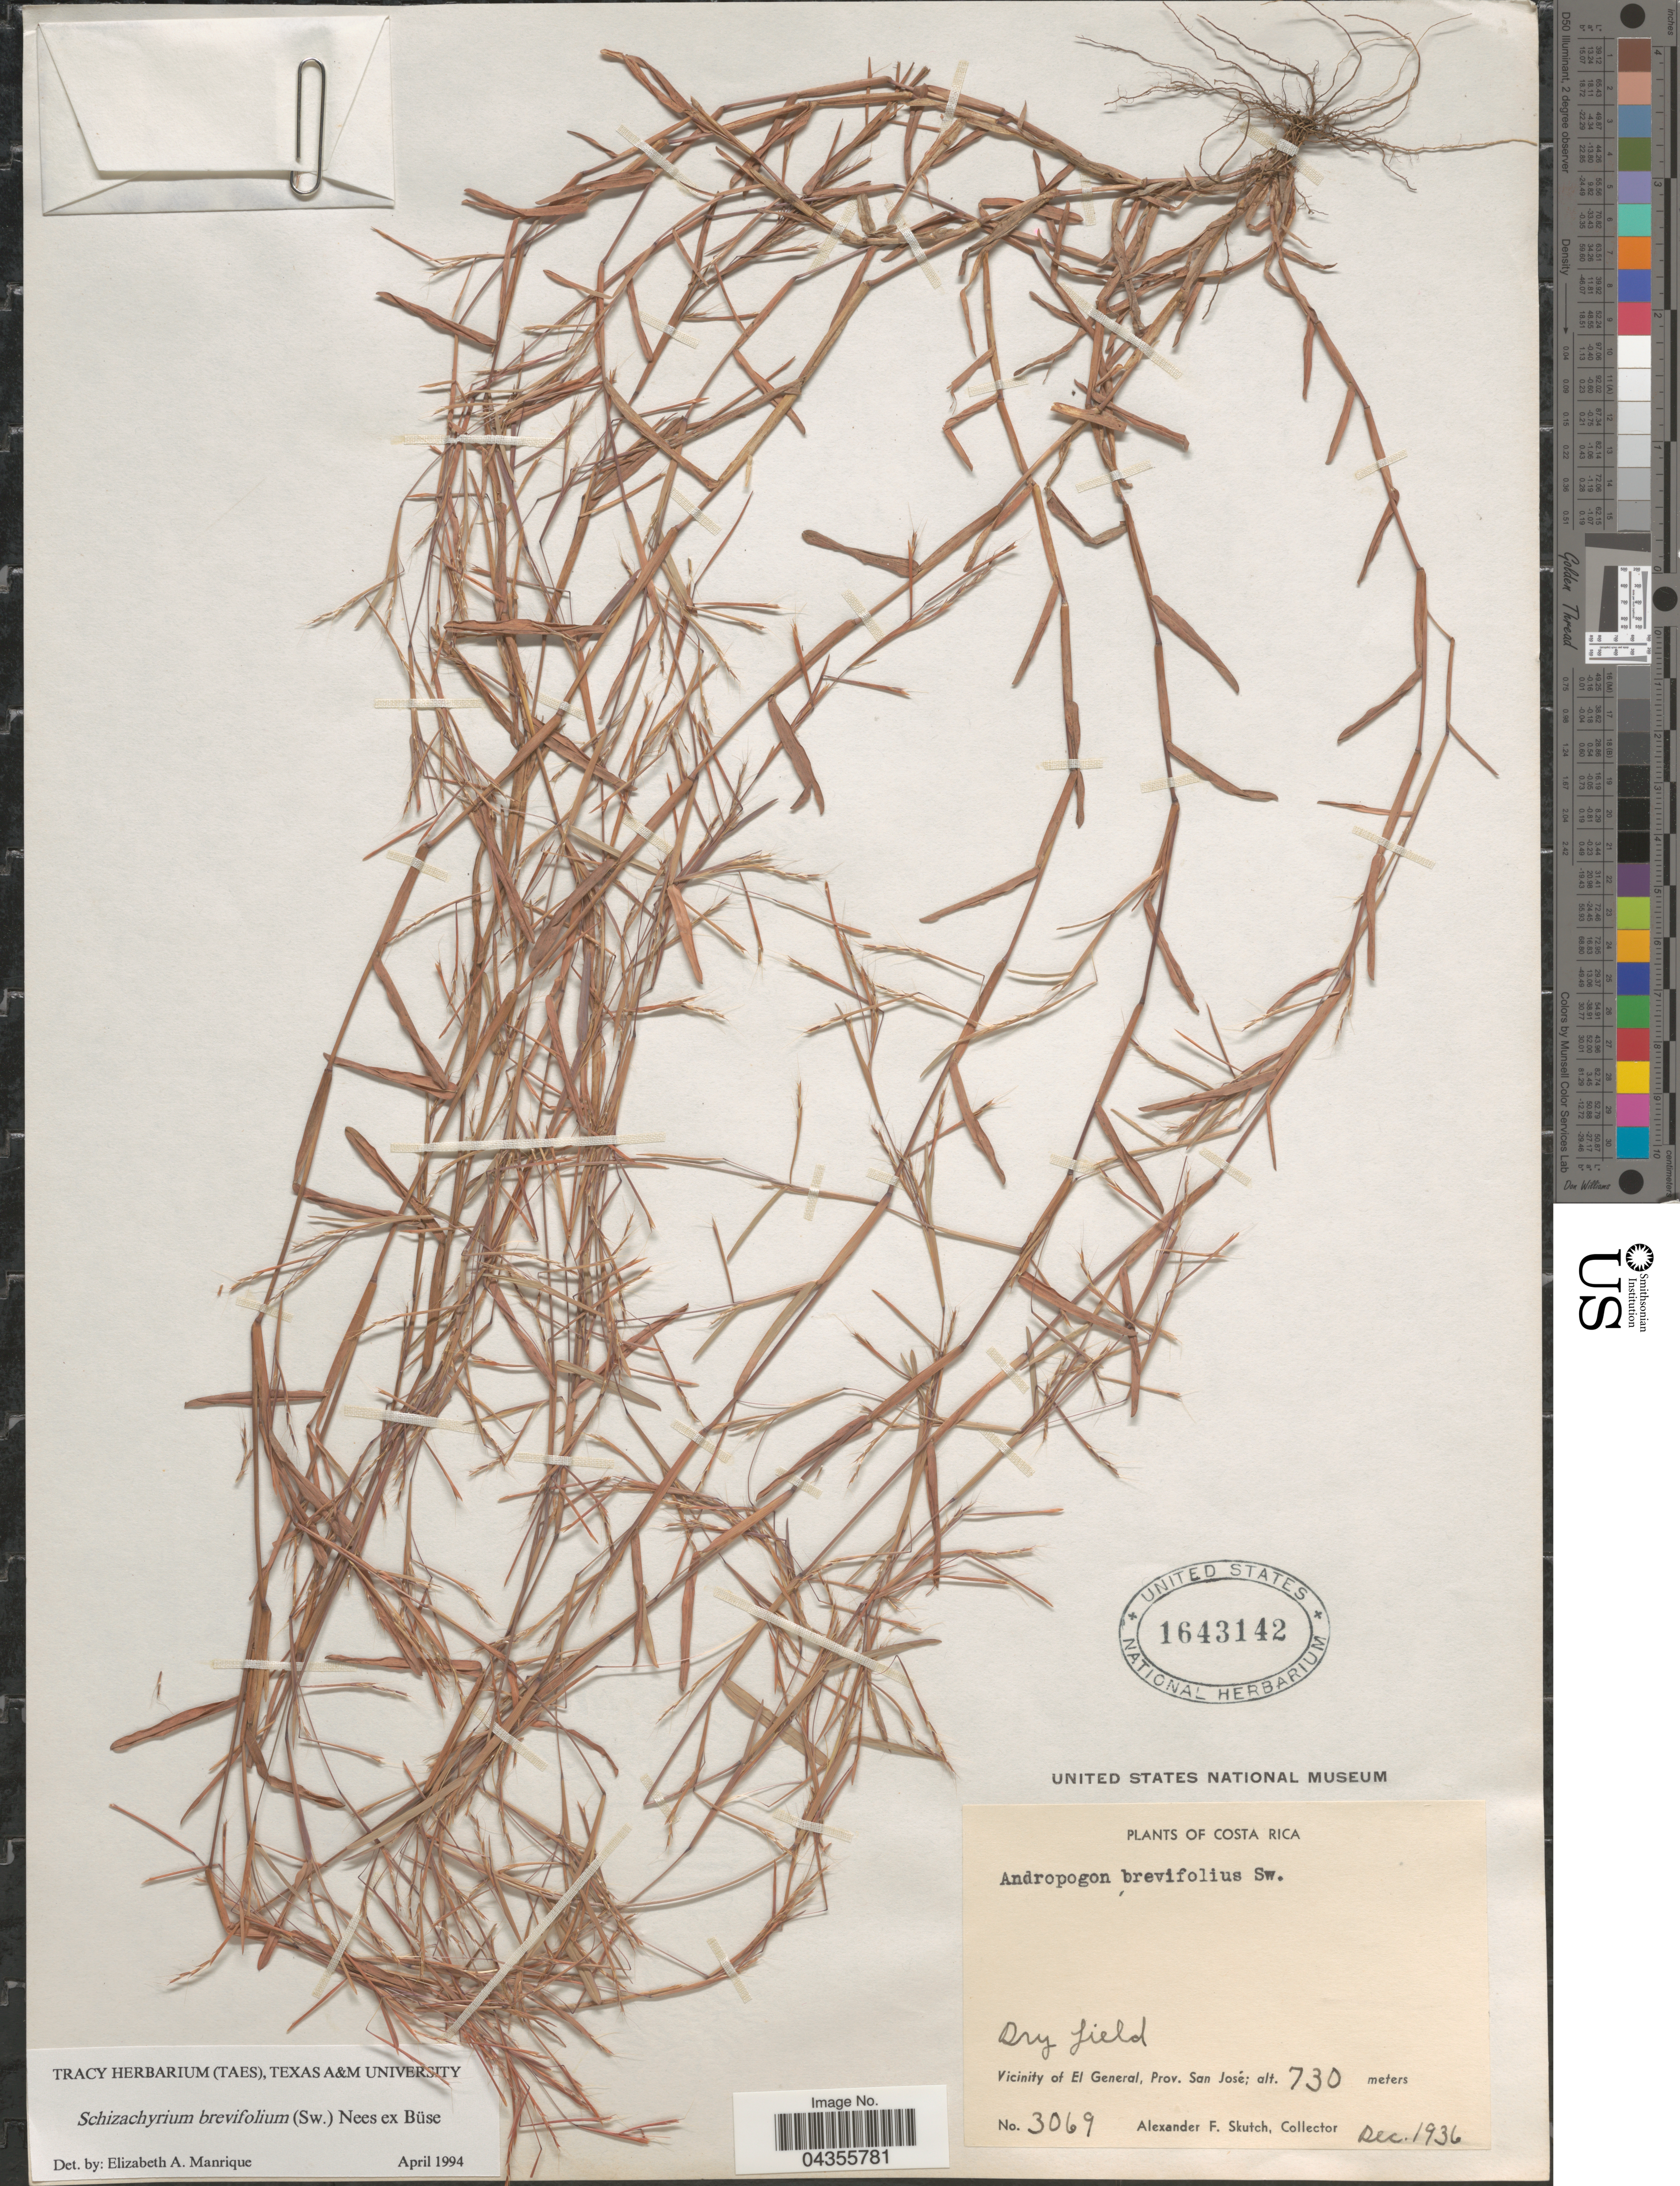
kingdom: Plantae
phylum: Tracheophyta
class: Liliopsida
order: Poales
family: Poaceae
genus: Schizachyrium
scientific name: Schizachyrium brevifolium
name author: (Sw.) Nees ex Büse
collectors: A. F. Skutch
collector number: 3069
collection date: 1936-12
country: Costa Rica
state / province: San José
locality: Dry field. Vicinity of El General.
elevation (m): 730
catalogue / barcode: US 1643142